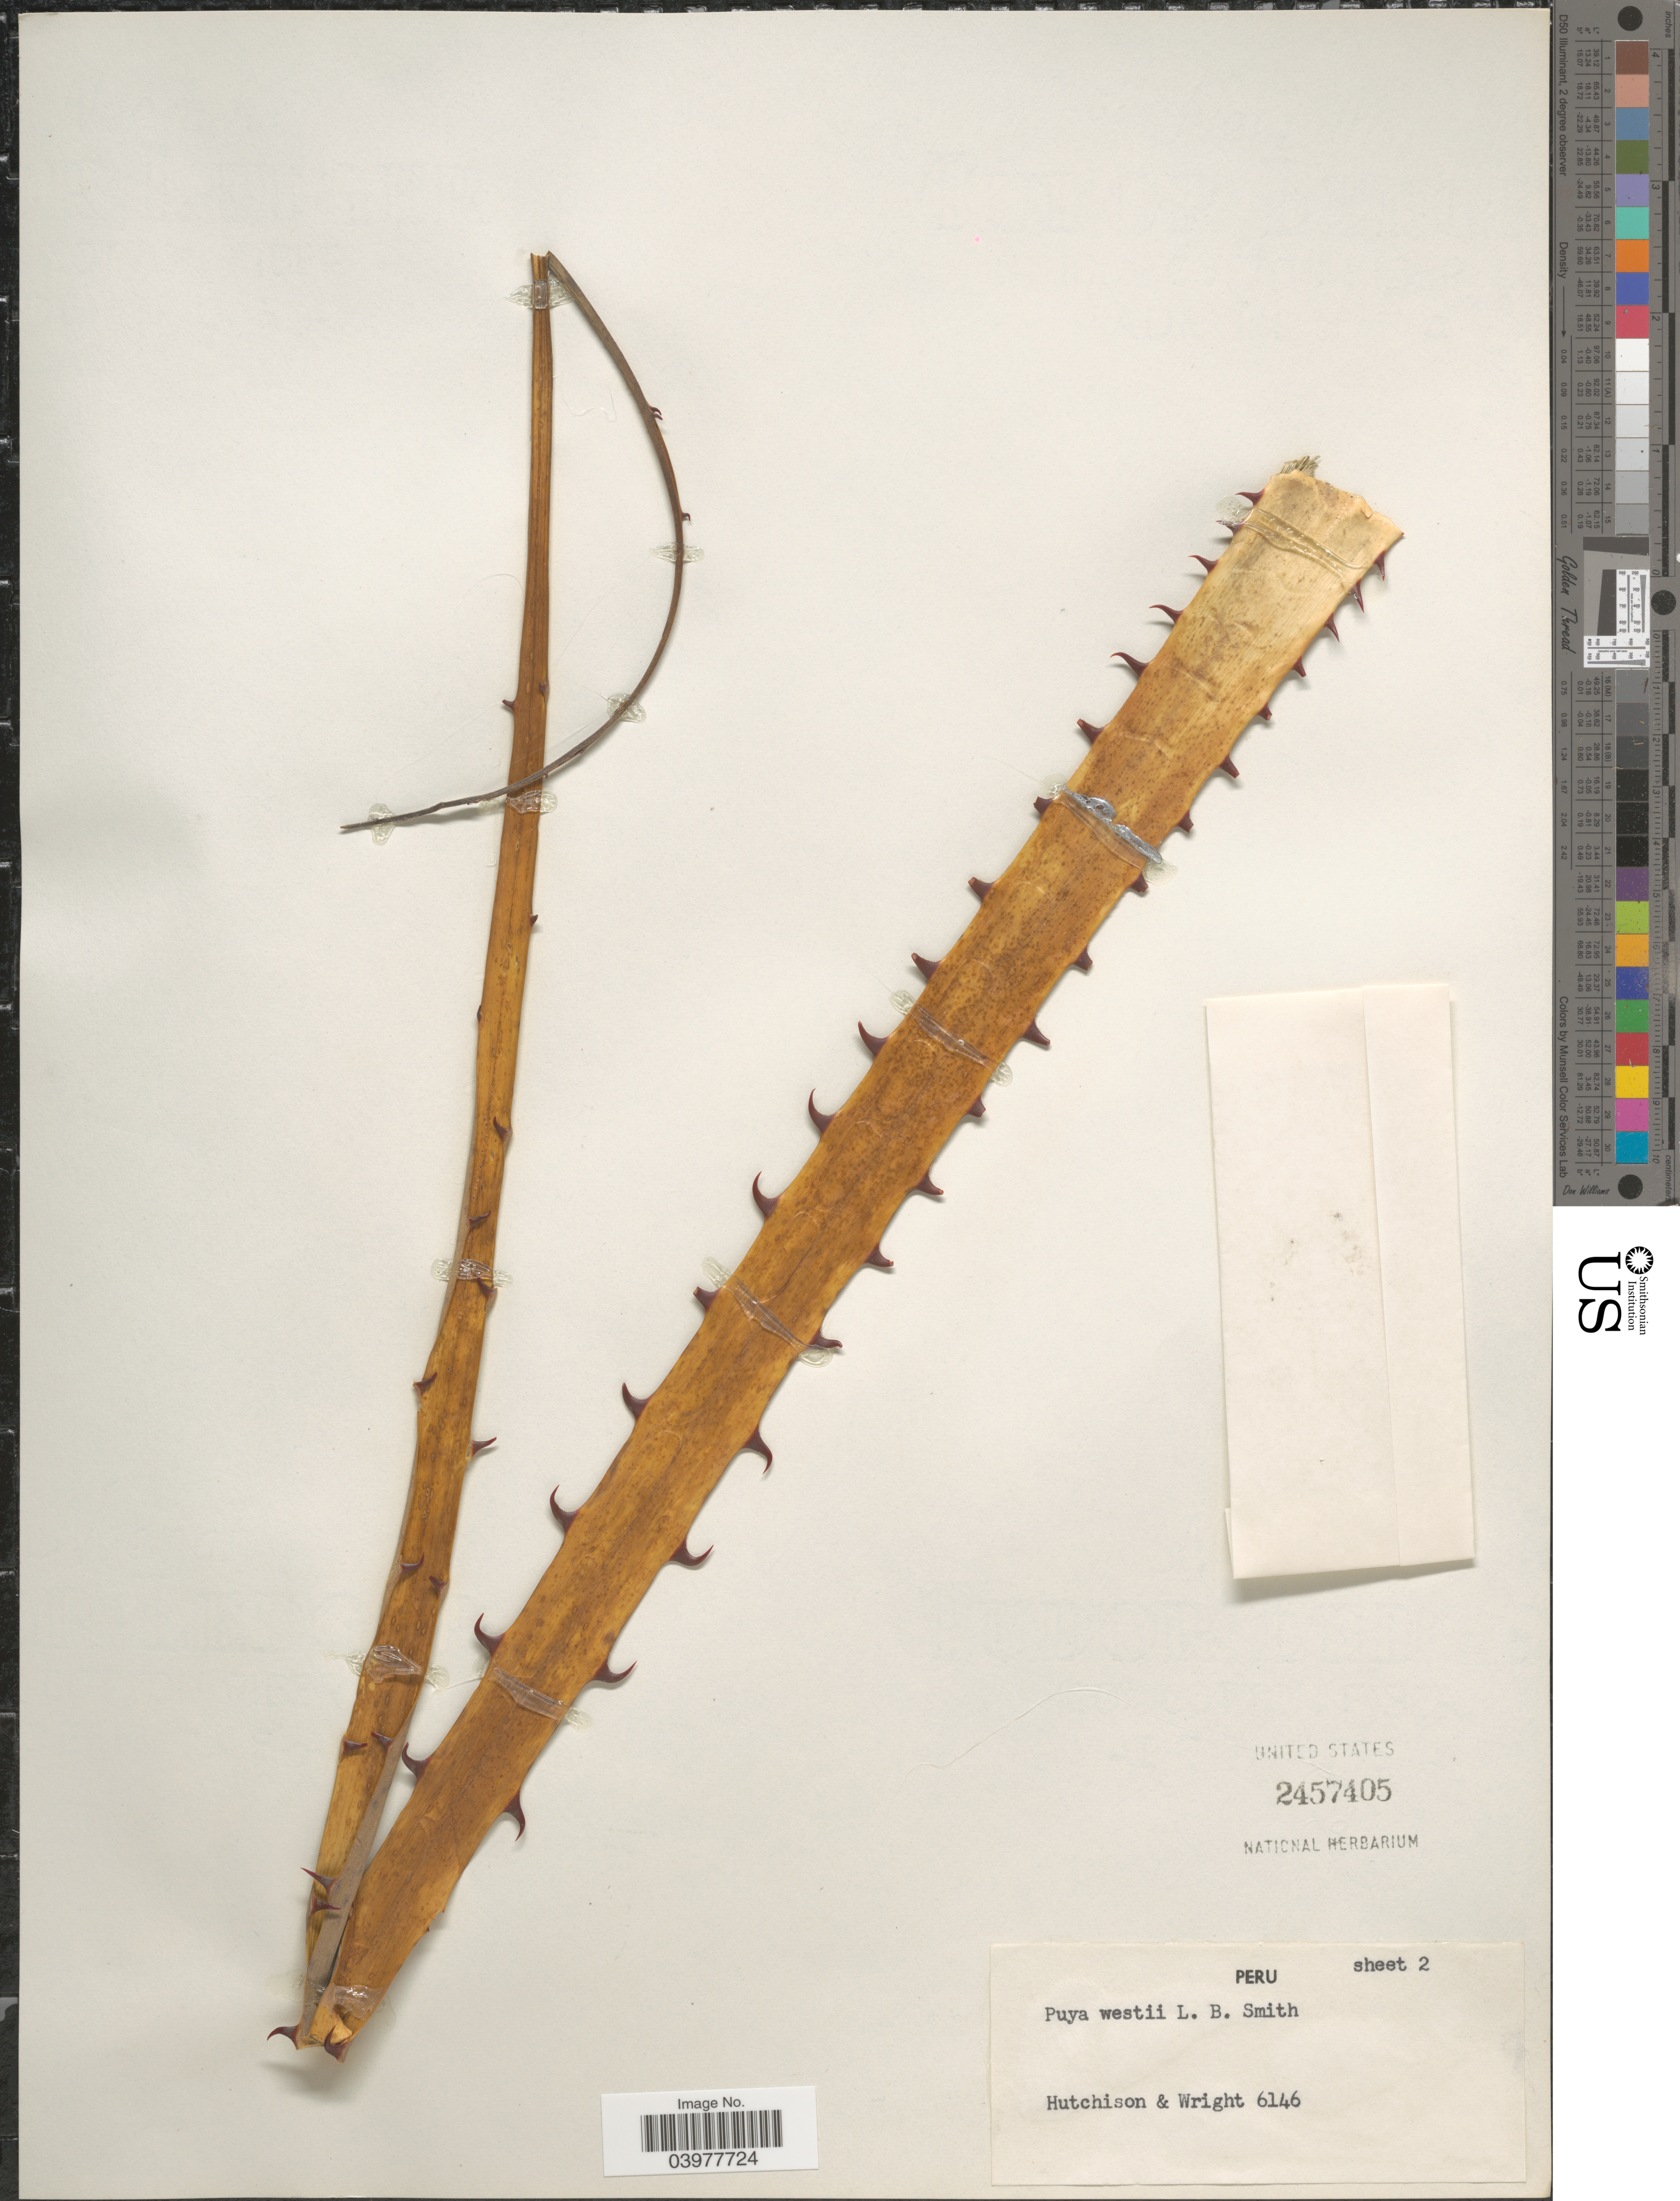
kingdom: Plantae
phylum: Tracheophyta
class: Liliopsida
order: Poales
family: Bromeliaceae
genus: Puya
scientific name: Puya westii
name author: L.B. Sm.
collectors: -- Hutchison & Wright, --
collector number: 6146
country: Peru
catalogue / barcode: US 2457405